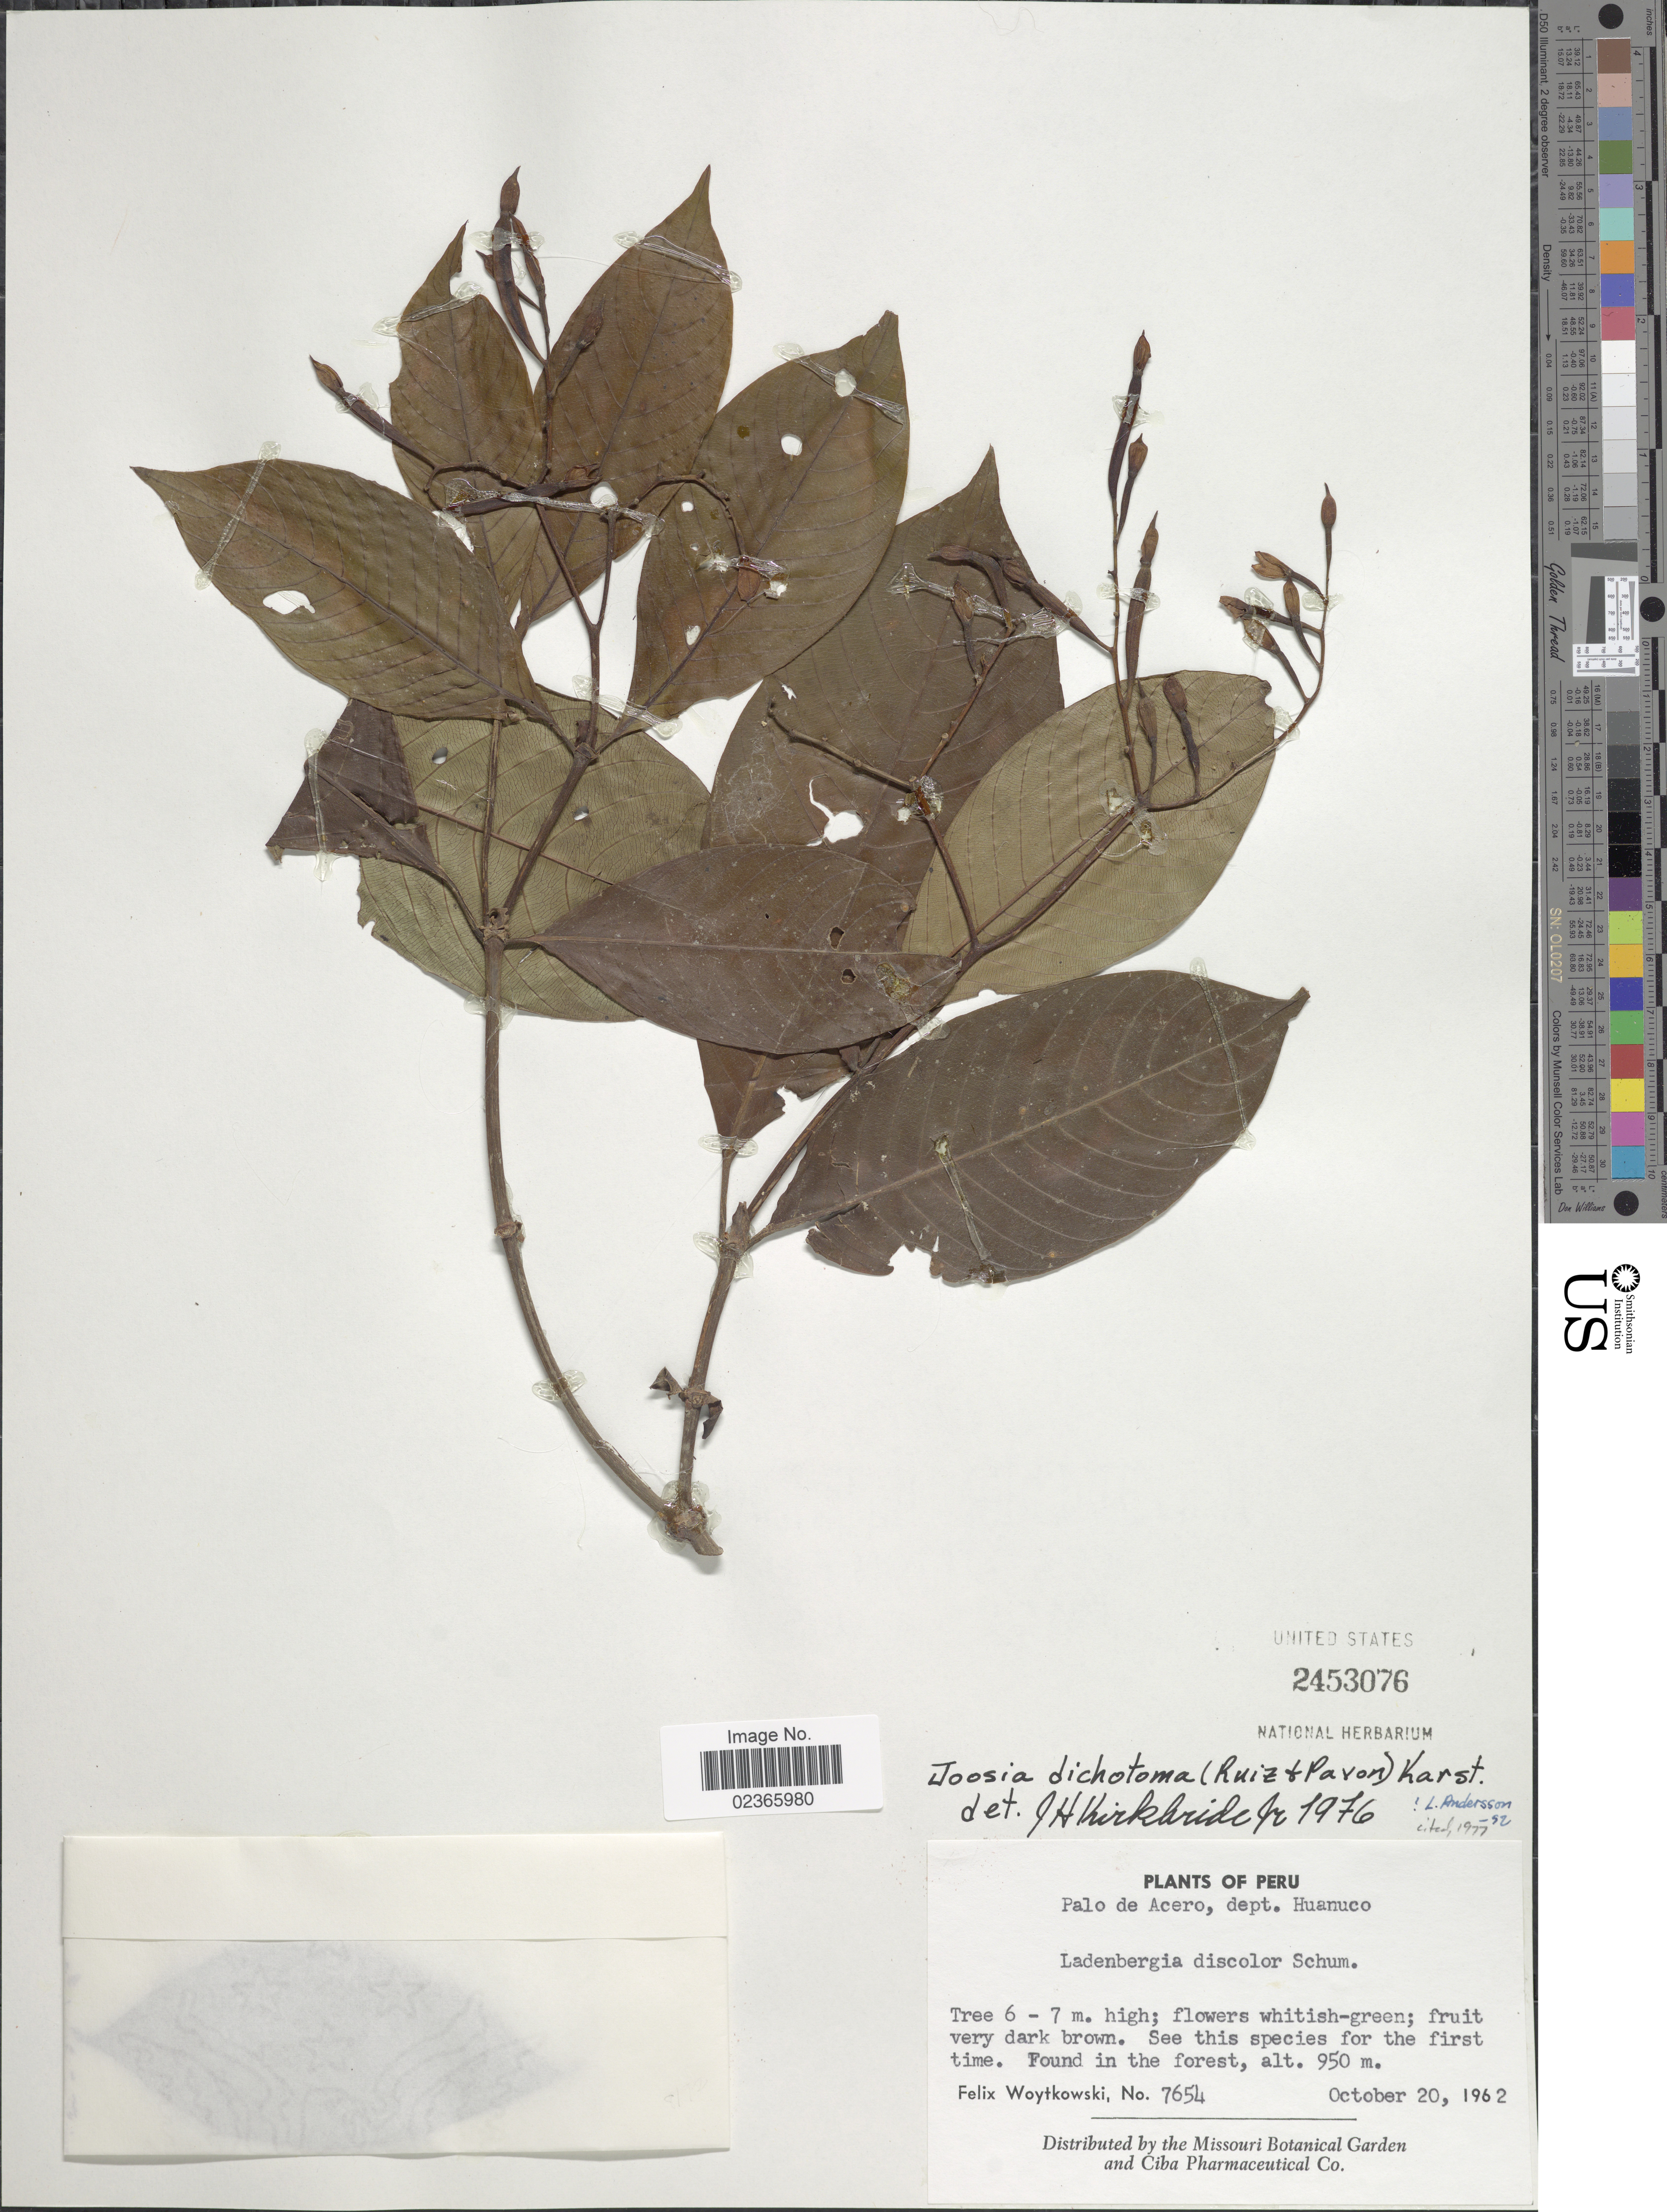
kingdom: Plantae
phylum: Tracheophyta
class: Magnoliopsida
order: Gentianales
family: Rubiaceae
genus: Joosia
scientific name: Joosia dichotoma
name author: (Ruiz & Pav.) H. Karst.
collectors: F. Woytkowski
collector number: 7654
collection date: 1962-10-20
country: Peru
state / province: Huánuco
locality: Palo de Acero, in the forest.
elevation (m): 950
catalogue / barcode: US 2453076